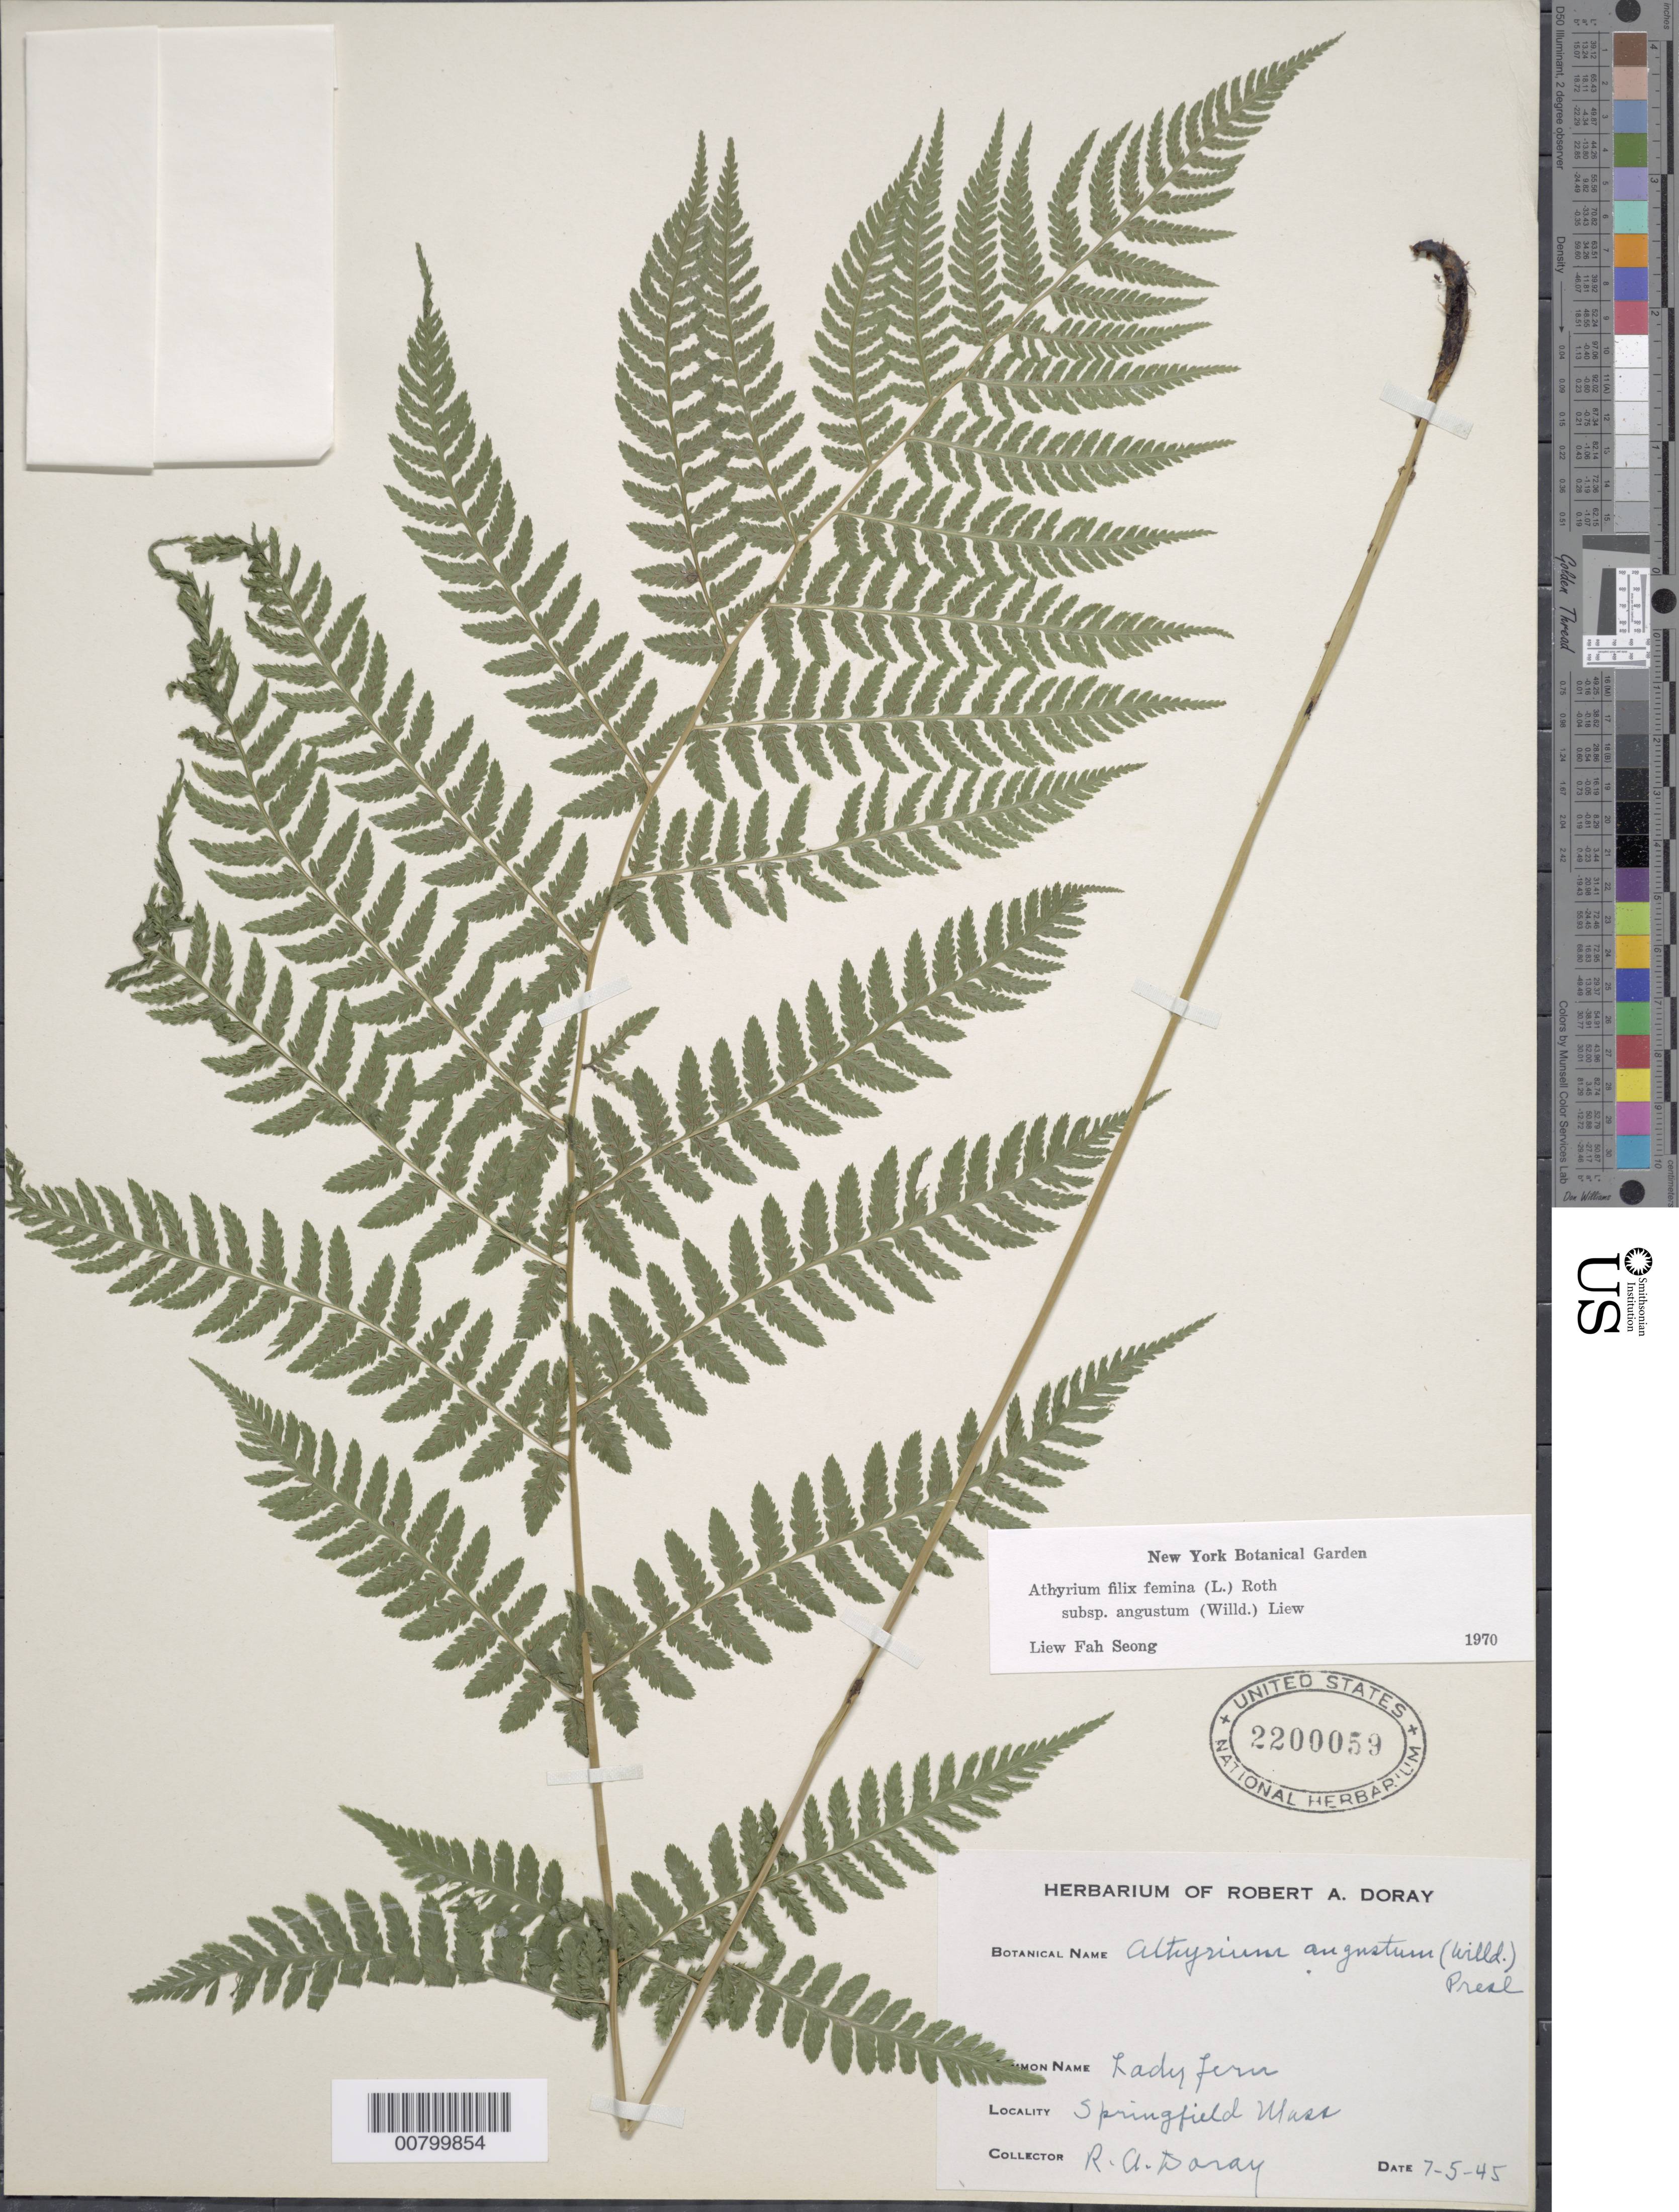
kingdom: Plantae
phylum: Tracheophyta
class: Polypodiopsida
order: Polypodiales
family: Athyriaceae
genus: Athyrium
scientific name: Athyrium filix-femina subsp. angustatum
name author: (Willd.) R.T. Clausen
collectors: R. Doray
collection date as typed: Transcribed d/m/y: 5/7/45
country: United States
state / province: Massachusetts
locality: Springfield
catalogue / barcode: US 2200059